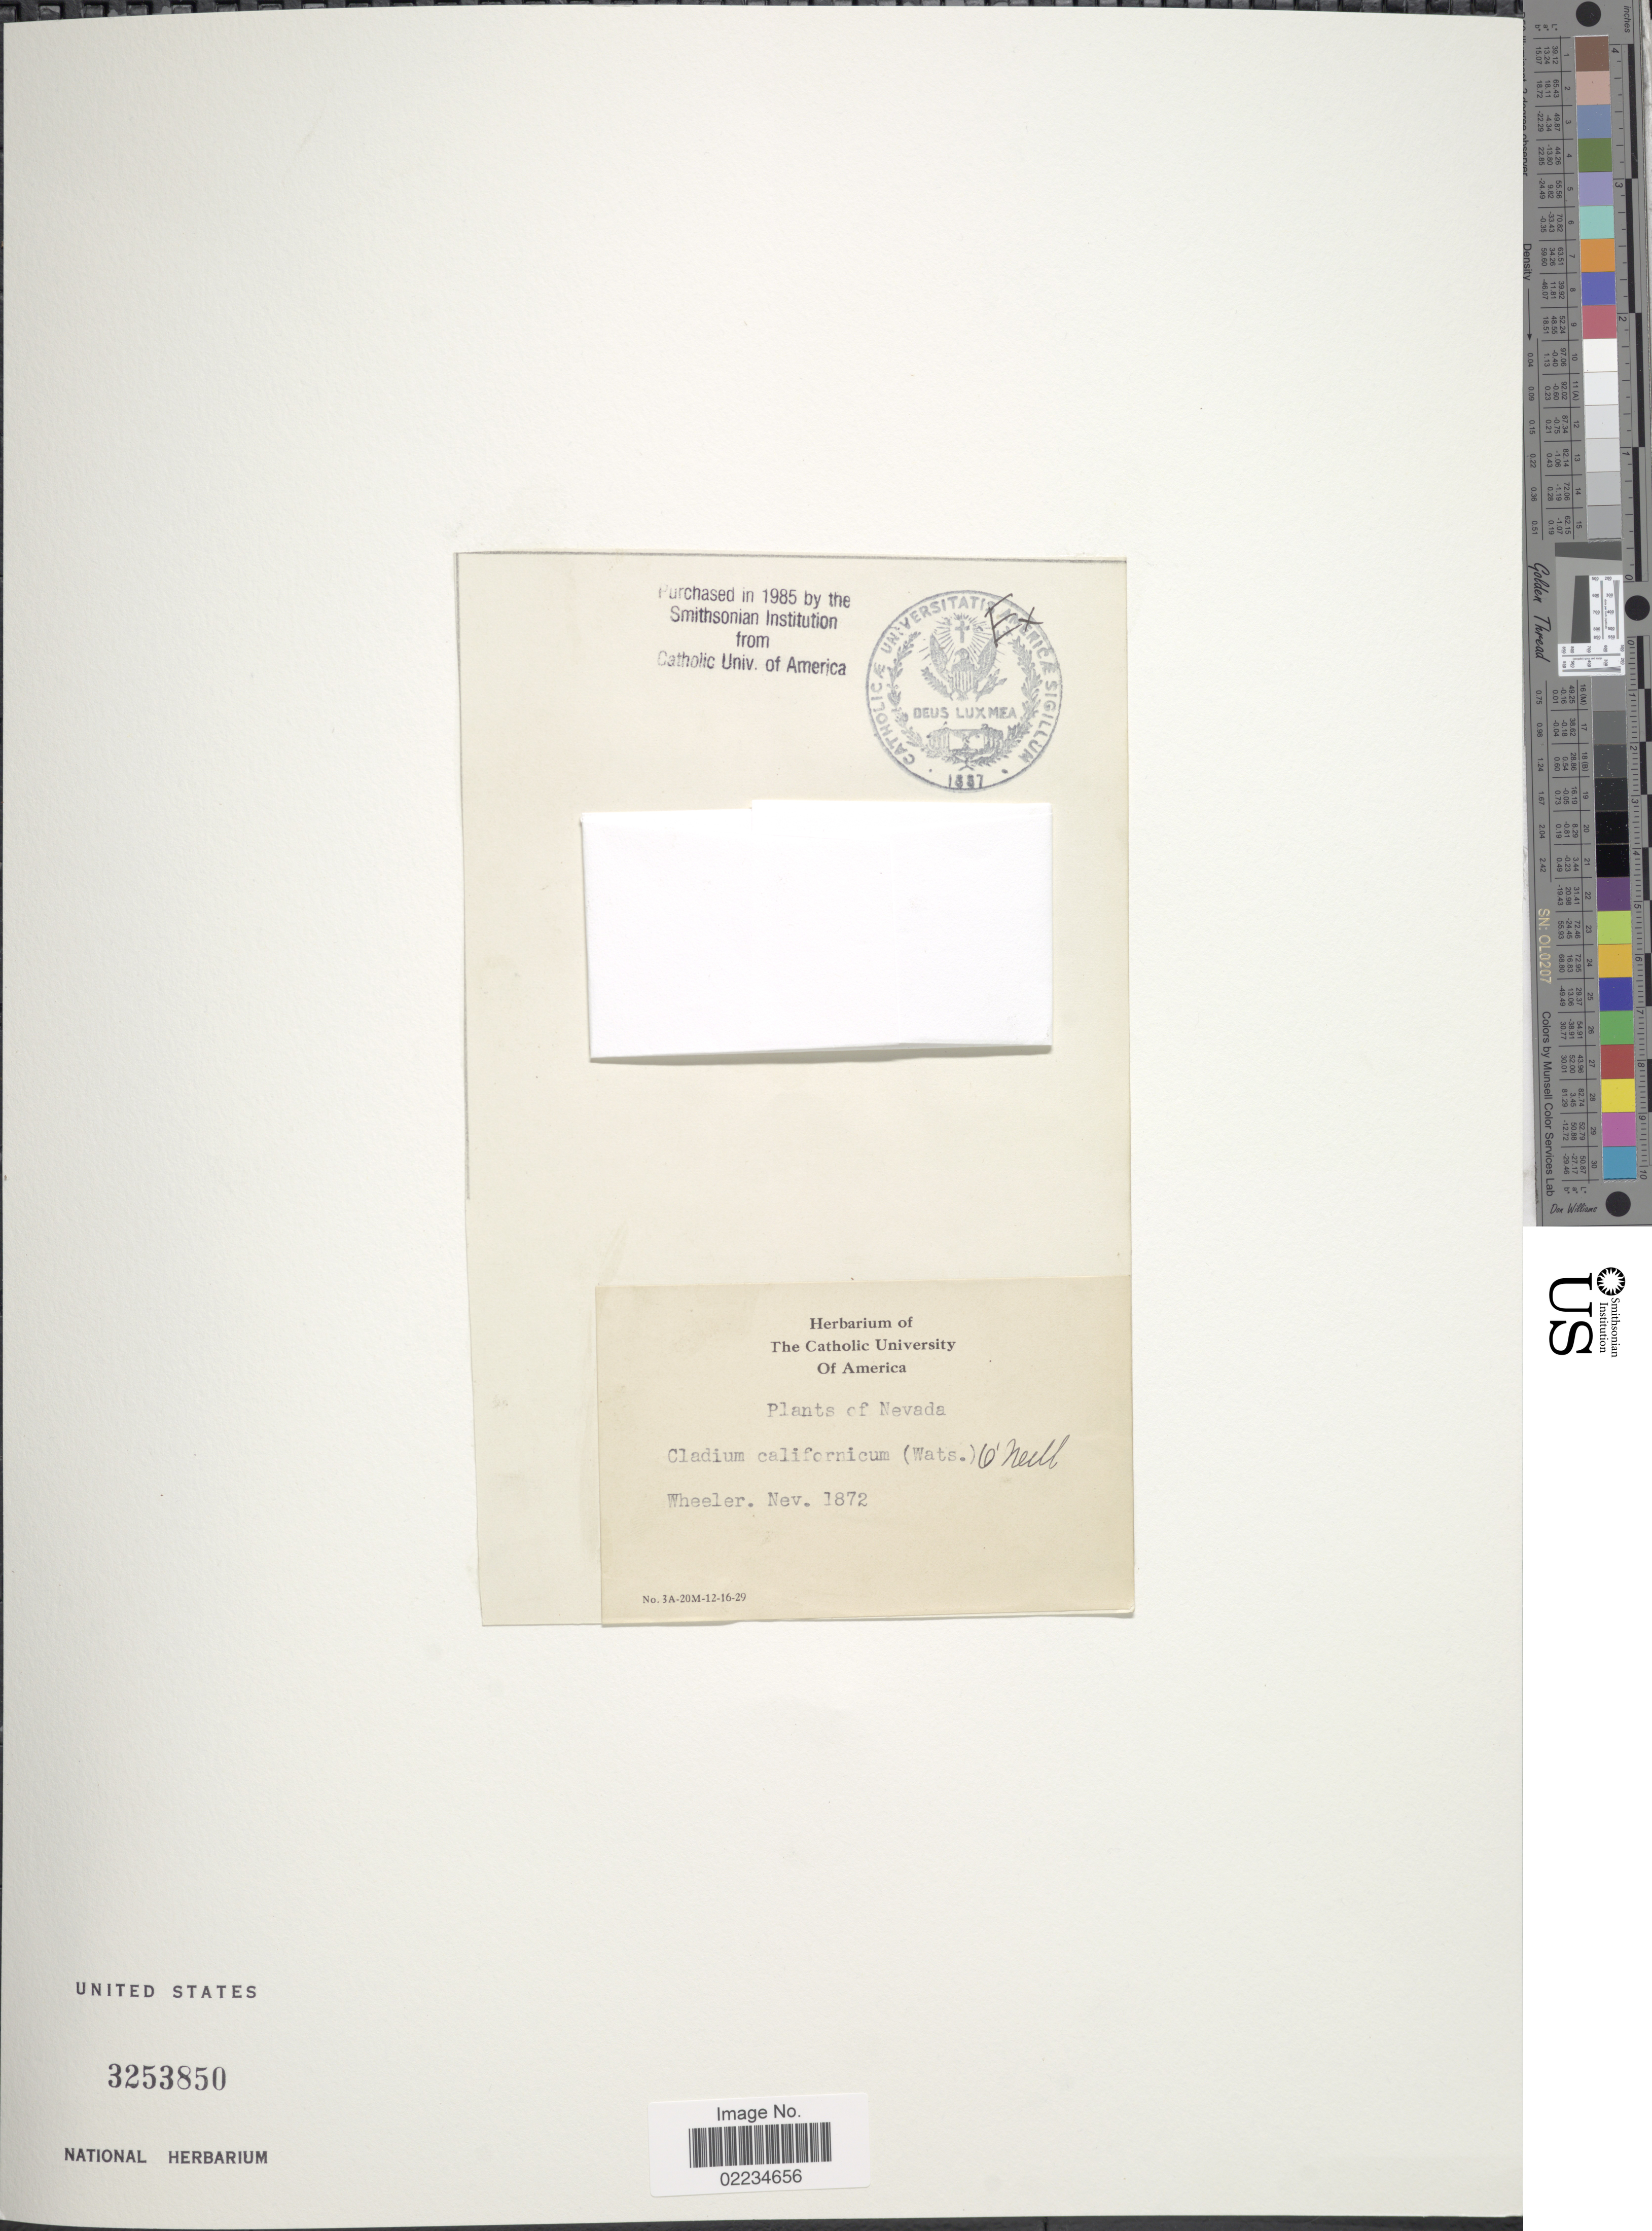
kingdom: Plantae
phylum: Tracheophyta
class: Liliopsida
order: Poales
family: Cyperaceae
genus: Cladium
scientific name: Cladium californicum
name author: (S. Watson) O'Neill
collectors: -- Wheeler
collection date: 1872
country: United States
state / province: Nevada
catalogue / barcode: US 3253850